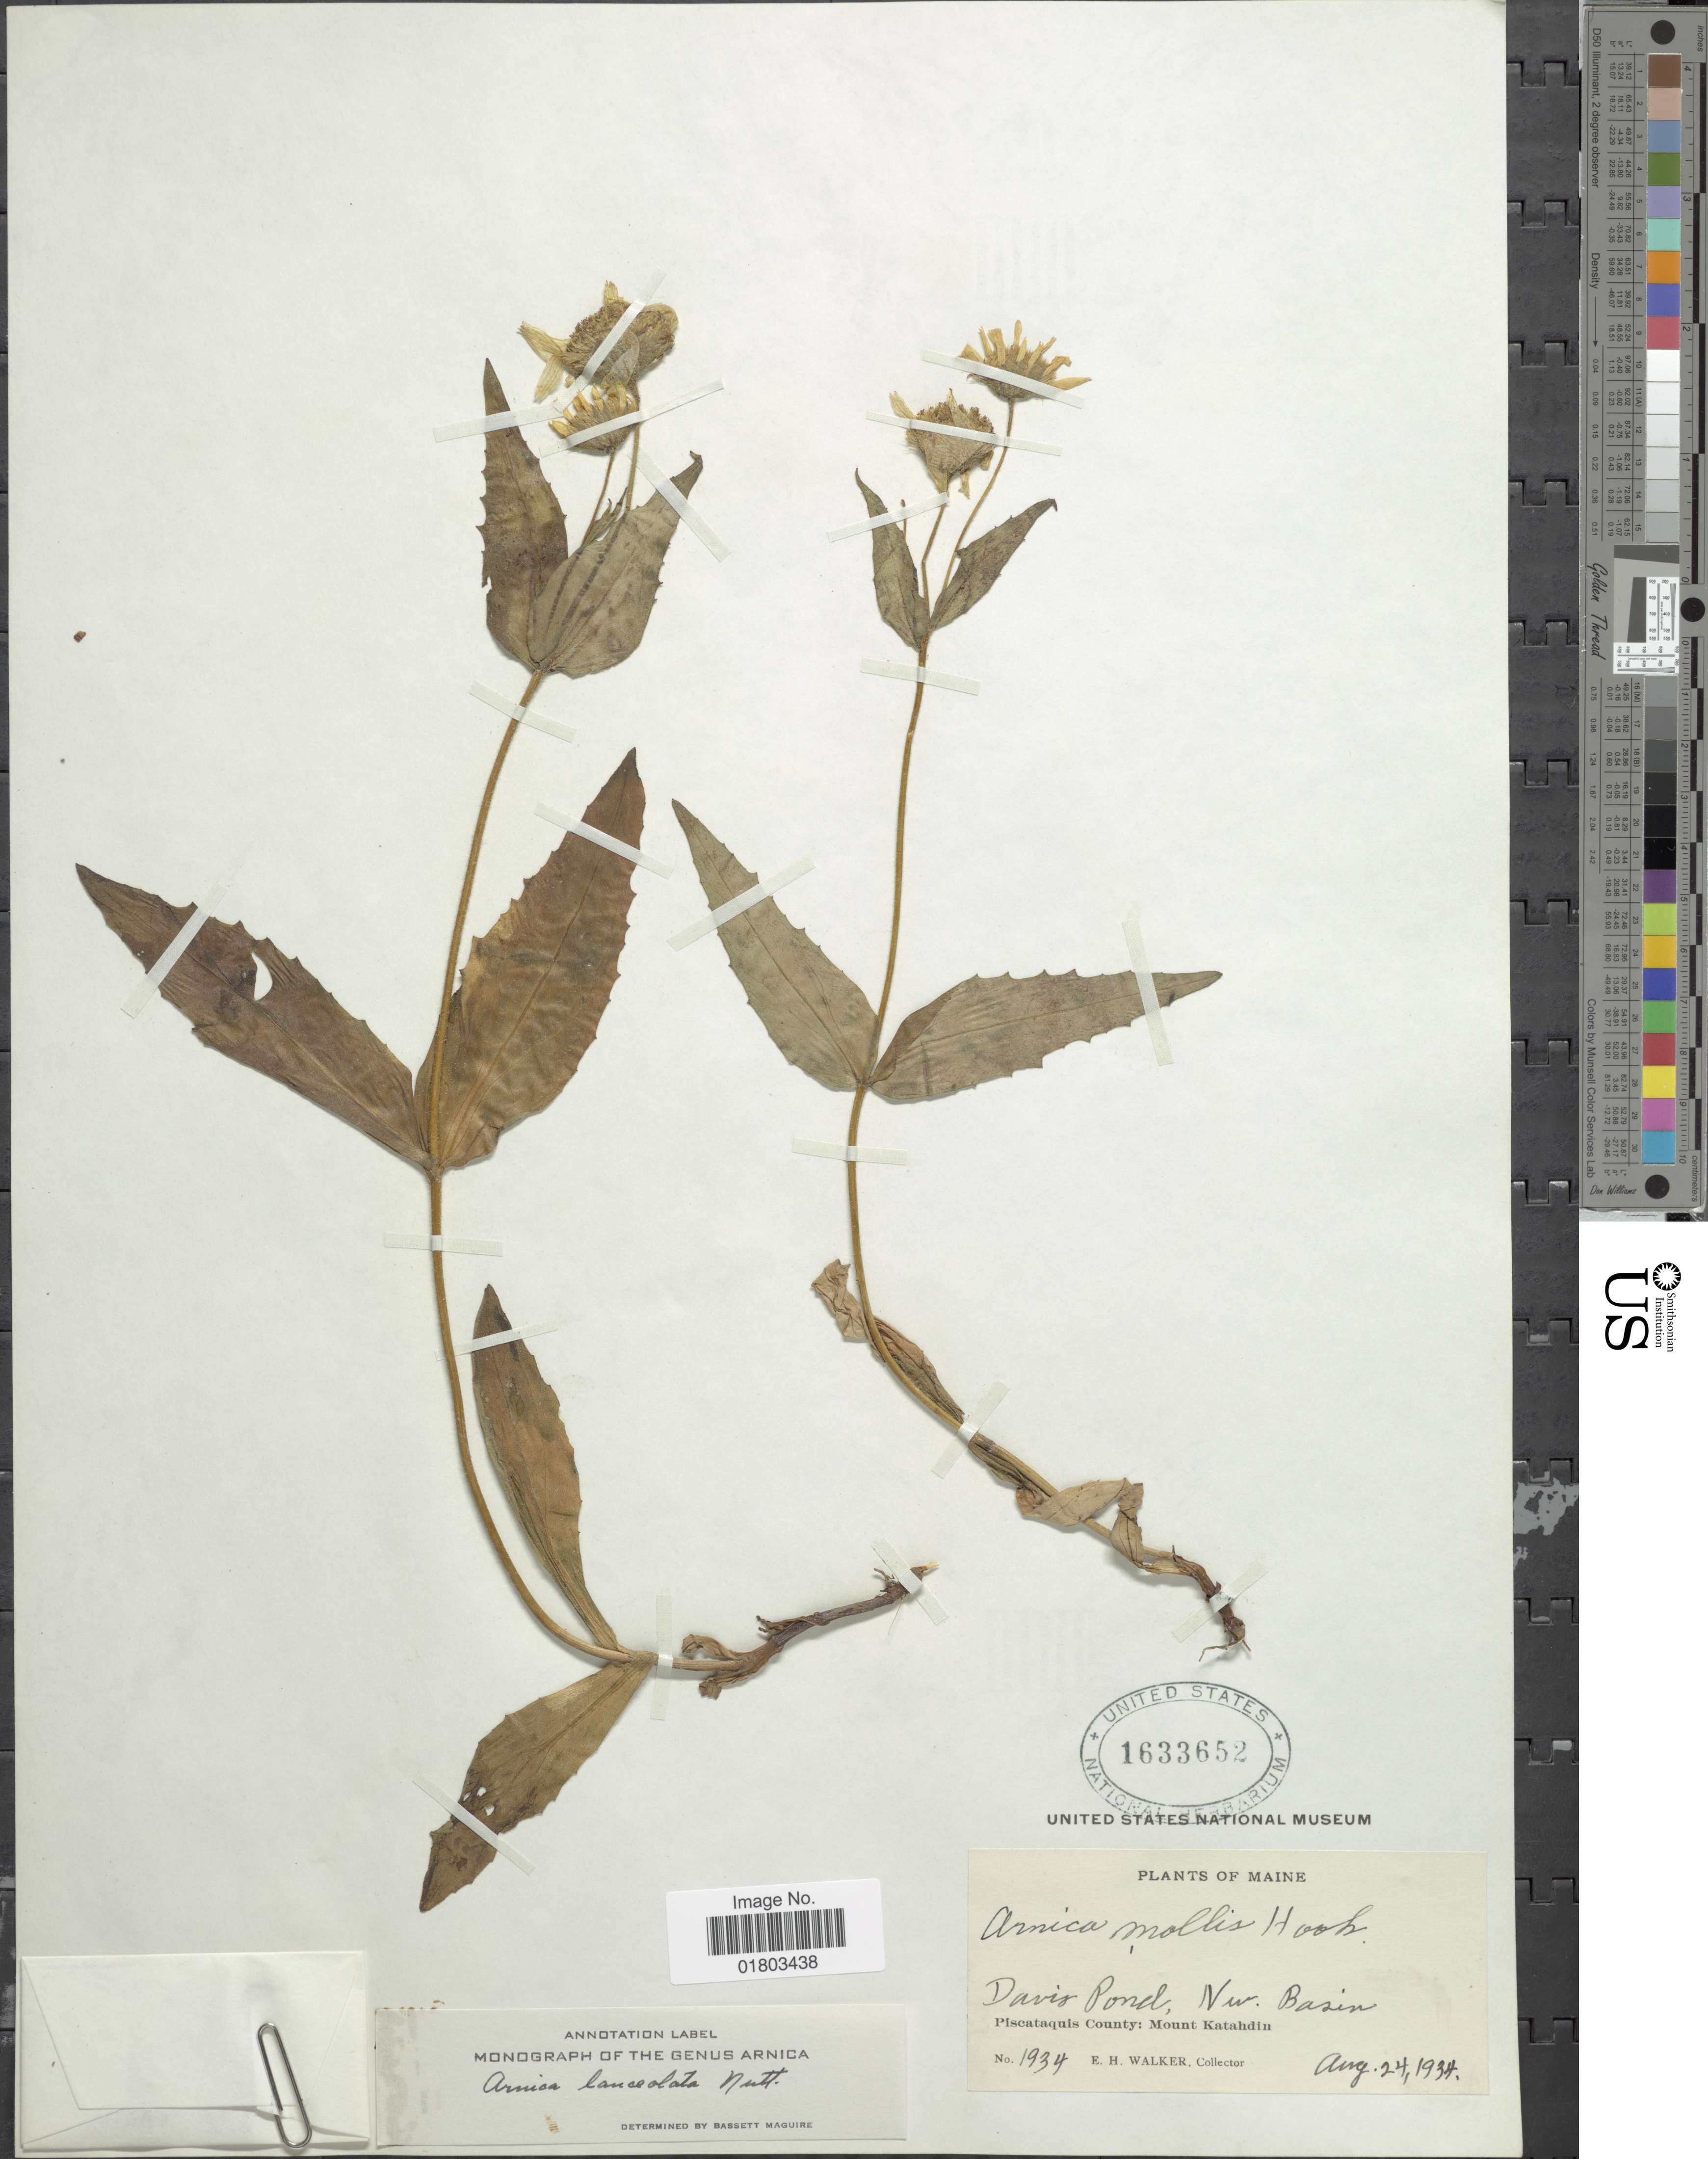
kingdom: Plantae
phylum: Tracheophyta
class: Magnoliopsida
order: Asterales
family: Asteraceae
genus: Arnica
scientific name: Arnica lanceolata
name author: Nutt.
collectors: E. H. Walker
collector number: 1934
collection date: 1934-08-24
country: United States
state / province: Maine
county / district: Piscataquis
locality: Davis Pond, NW Basin, Piscataquis County: Mount Katahdin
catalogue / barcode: US 1633652